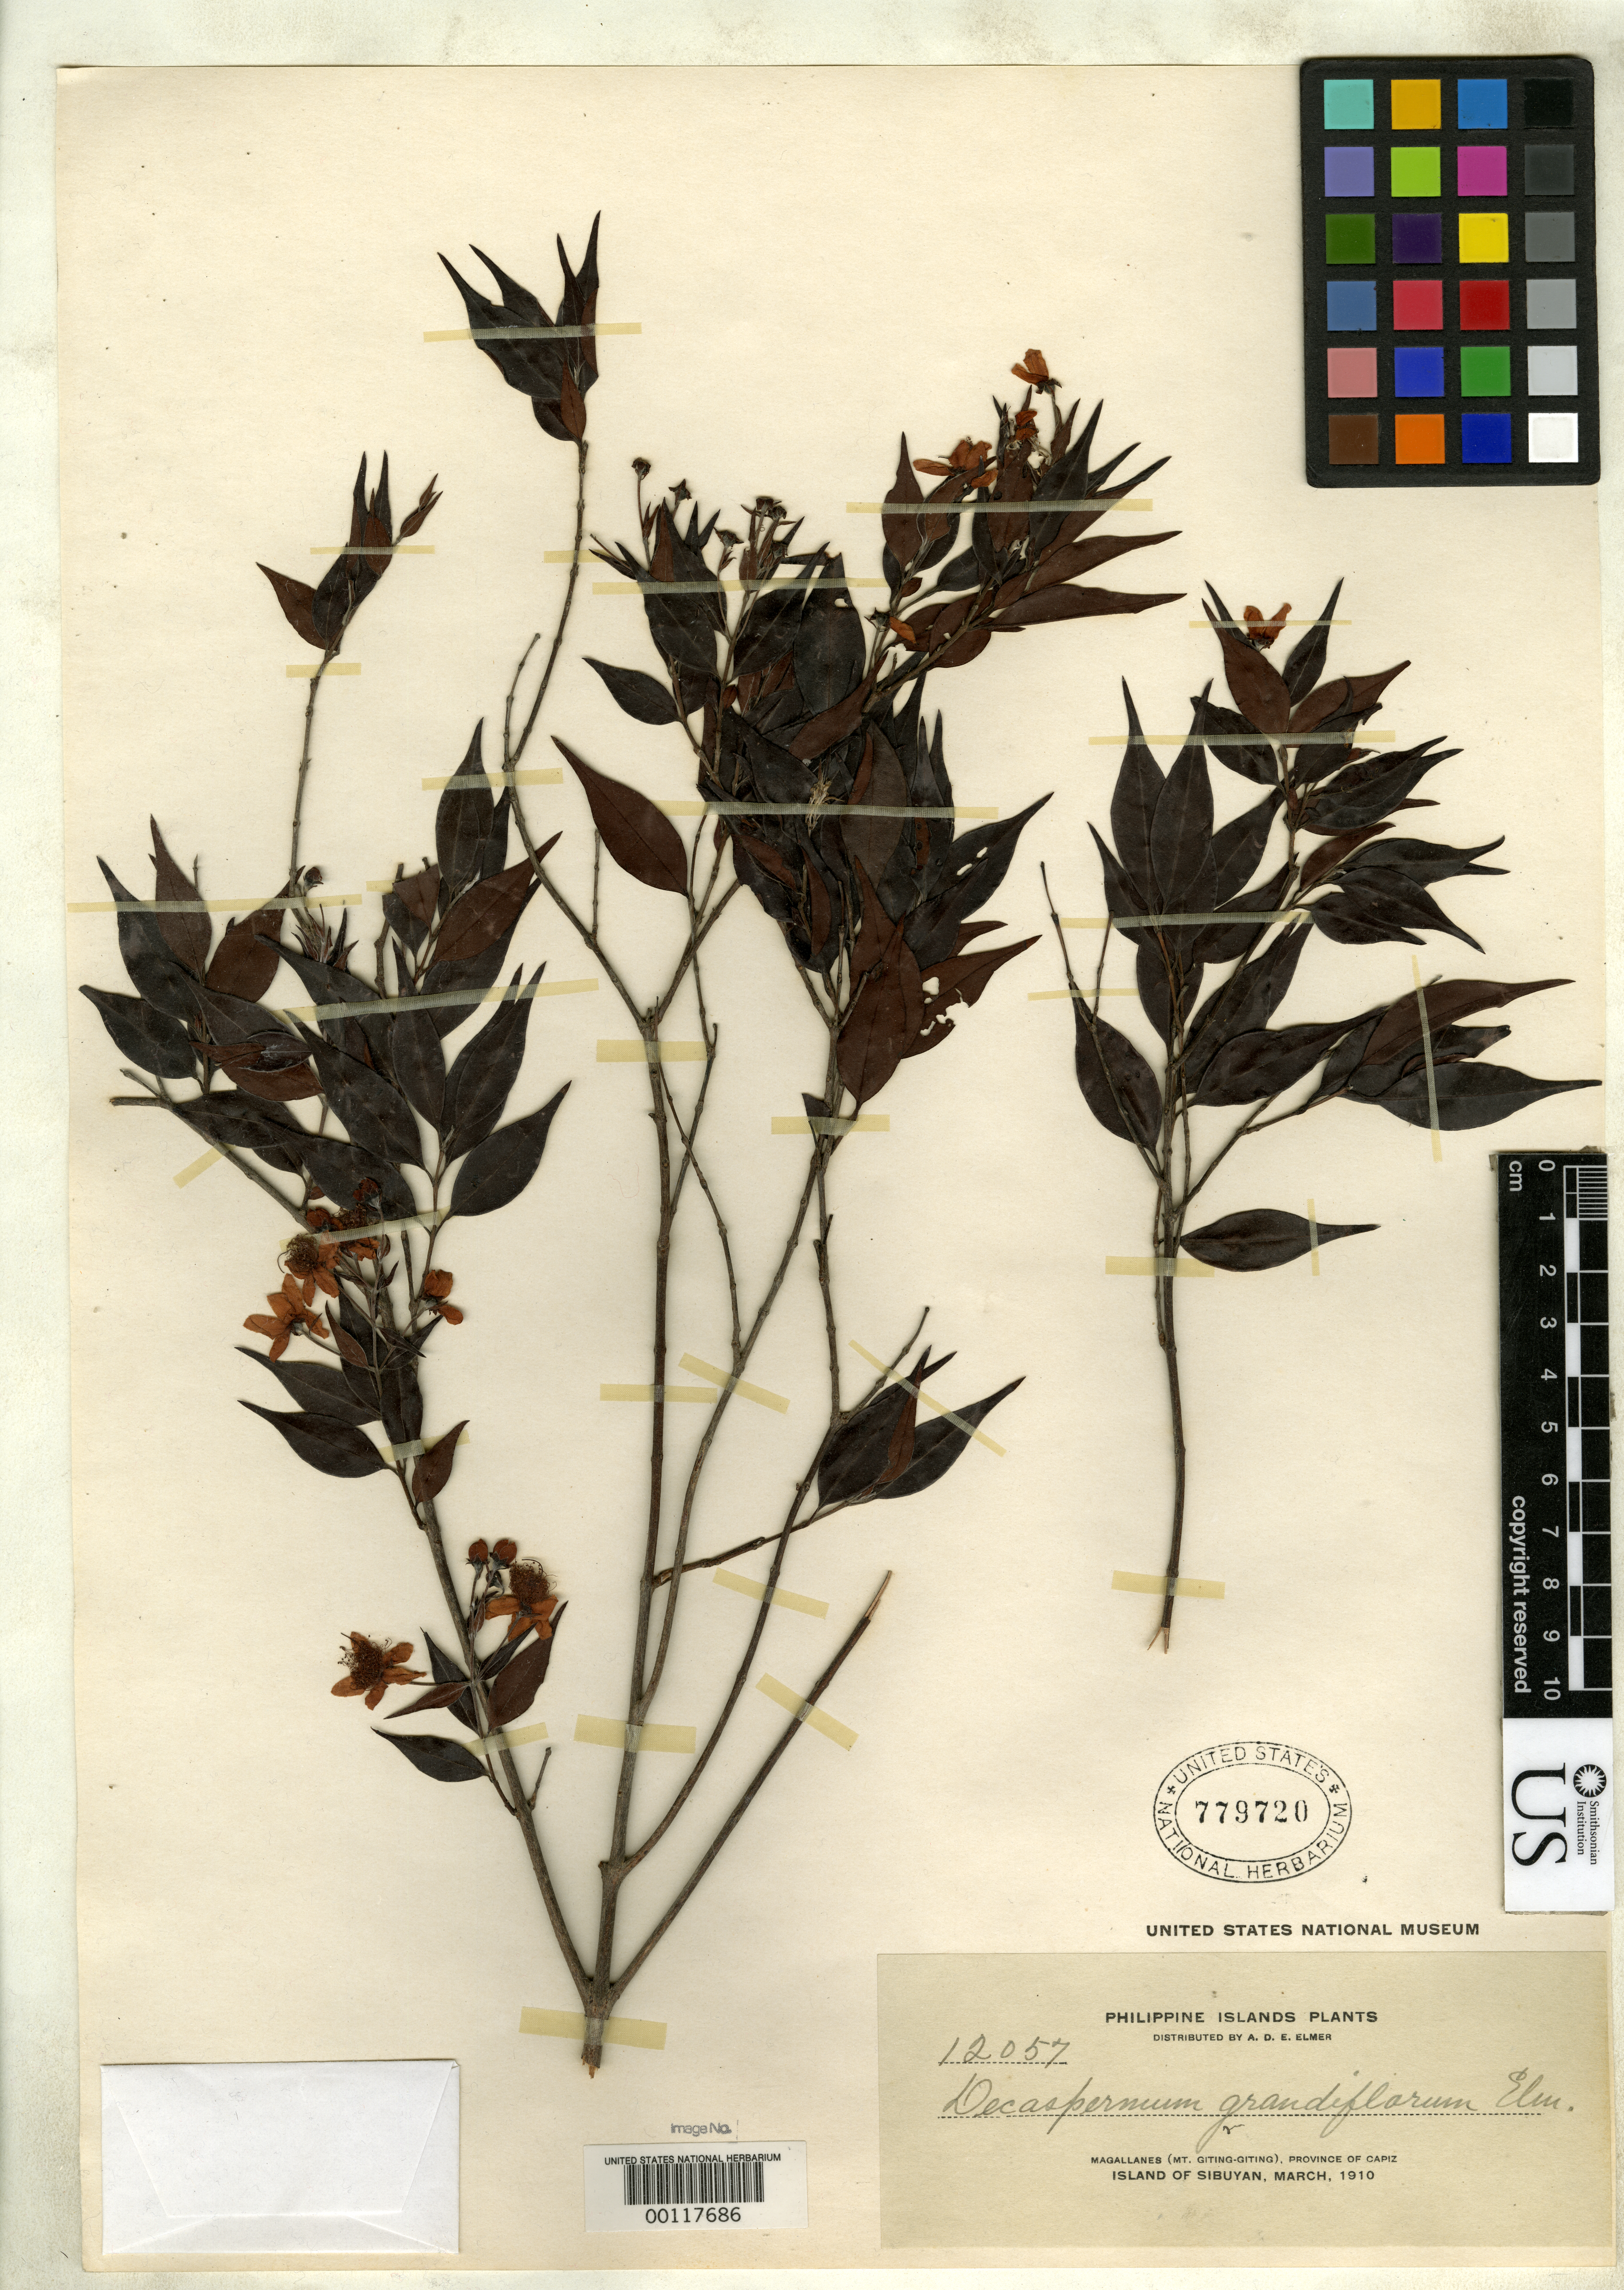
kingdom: Plantae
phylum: Tracheophyta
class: Magnoliopsida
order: Myrtales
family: Myrtaceae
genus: Decaspermum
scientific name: Decaspermum grandiflorum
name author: Elmer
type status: Isotype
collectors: A. D. E. Elmer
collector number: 12057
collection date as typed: Mar 1910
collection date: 1910-03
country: Philippines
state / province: Western Visayas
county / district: Capiz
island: Sibuyan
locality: Magallanes, Mt. Giting-Giting.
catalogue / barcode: US 779720